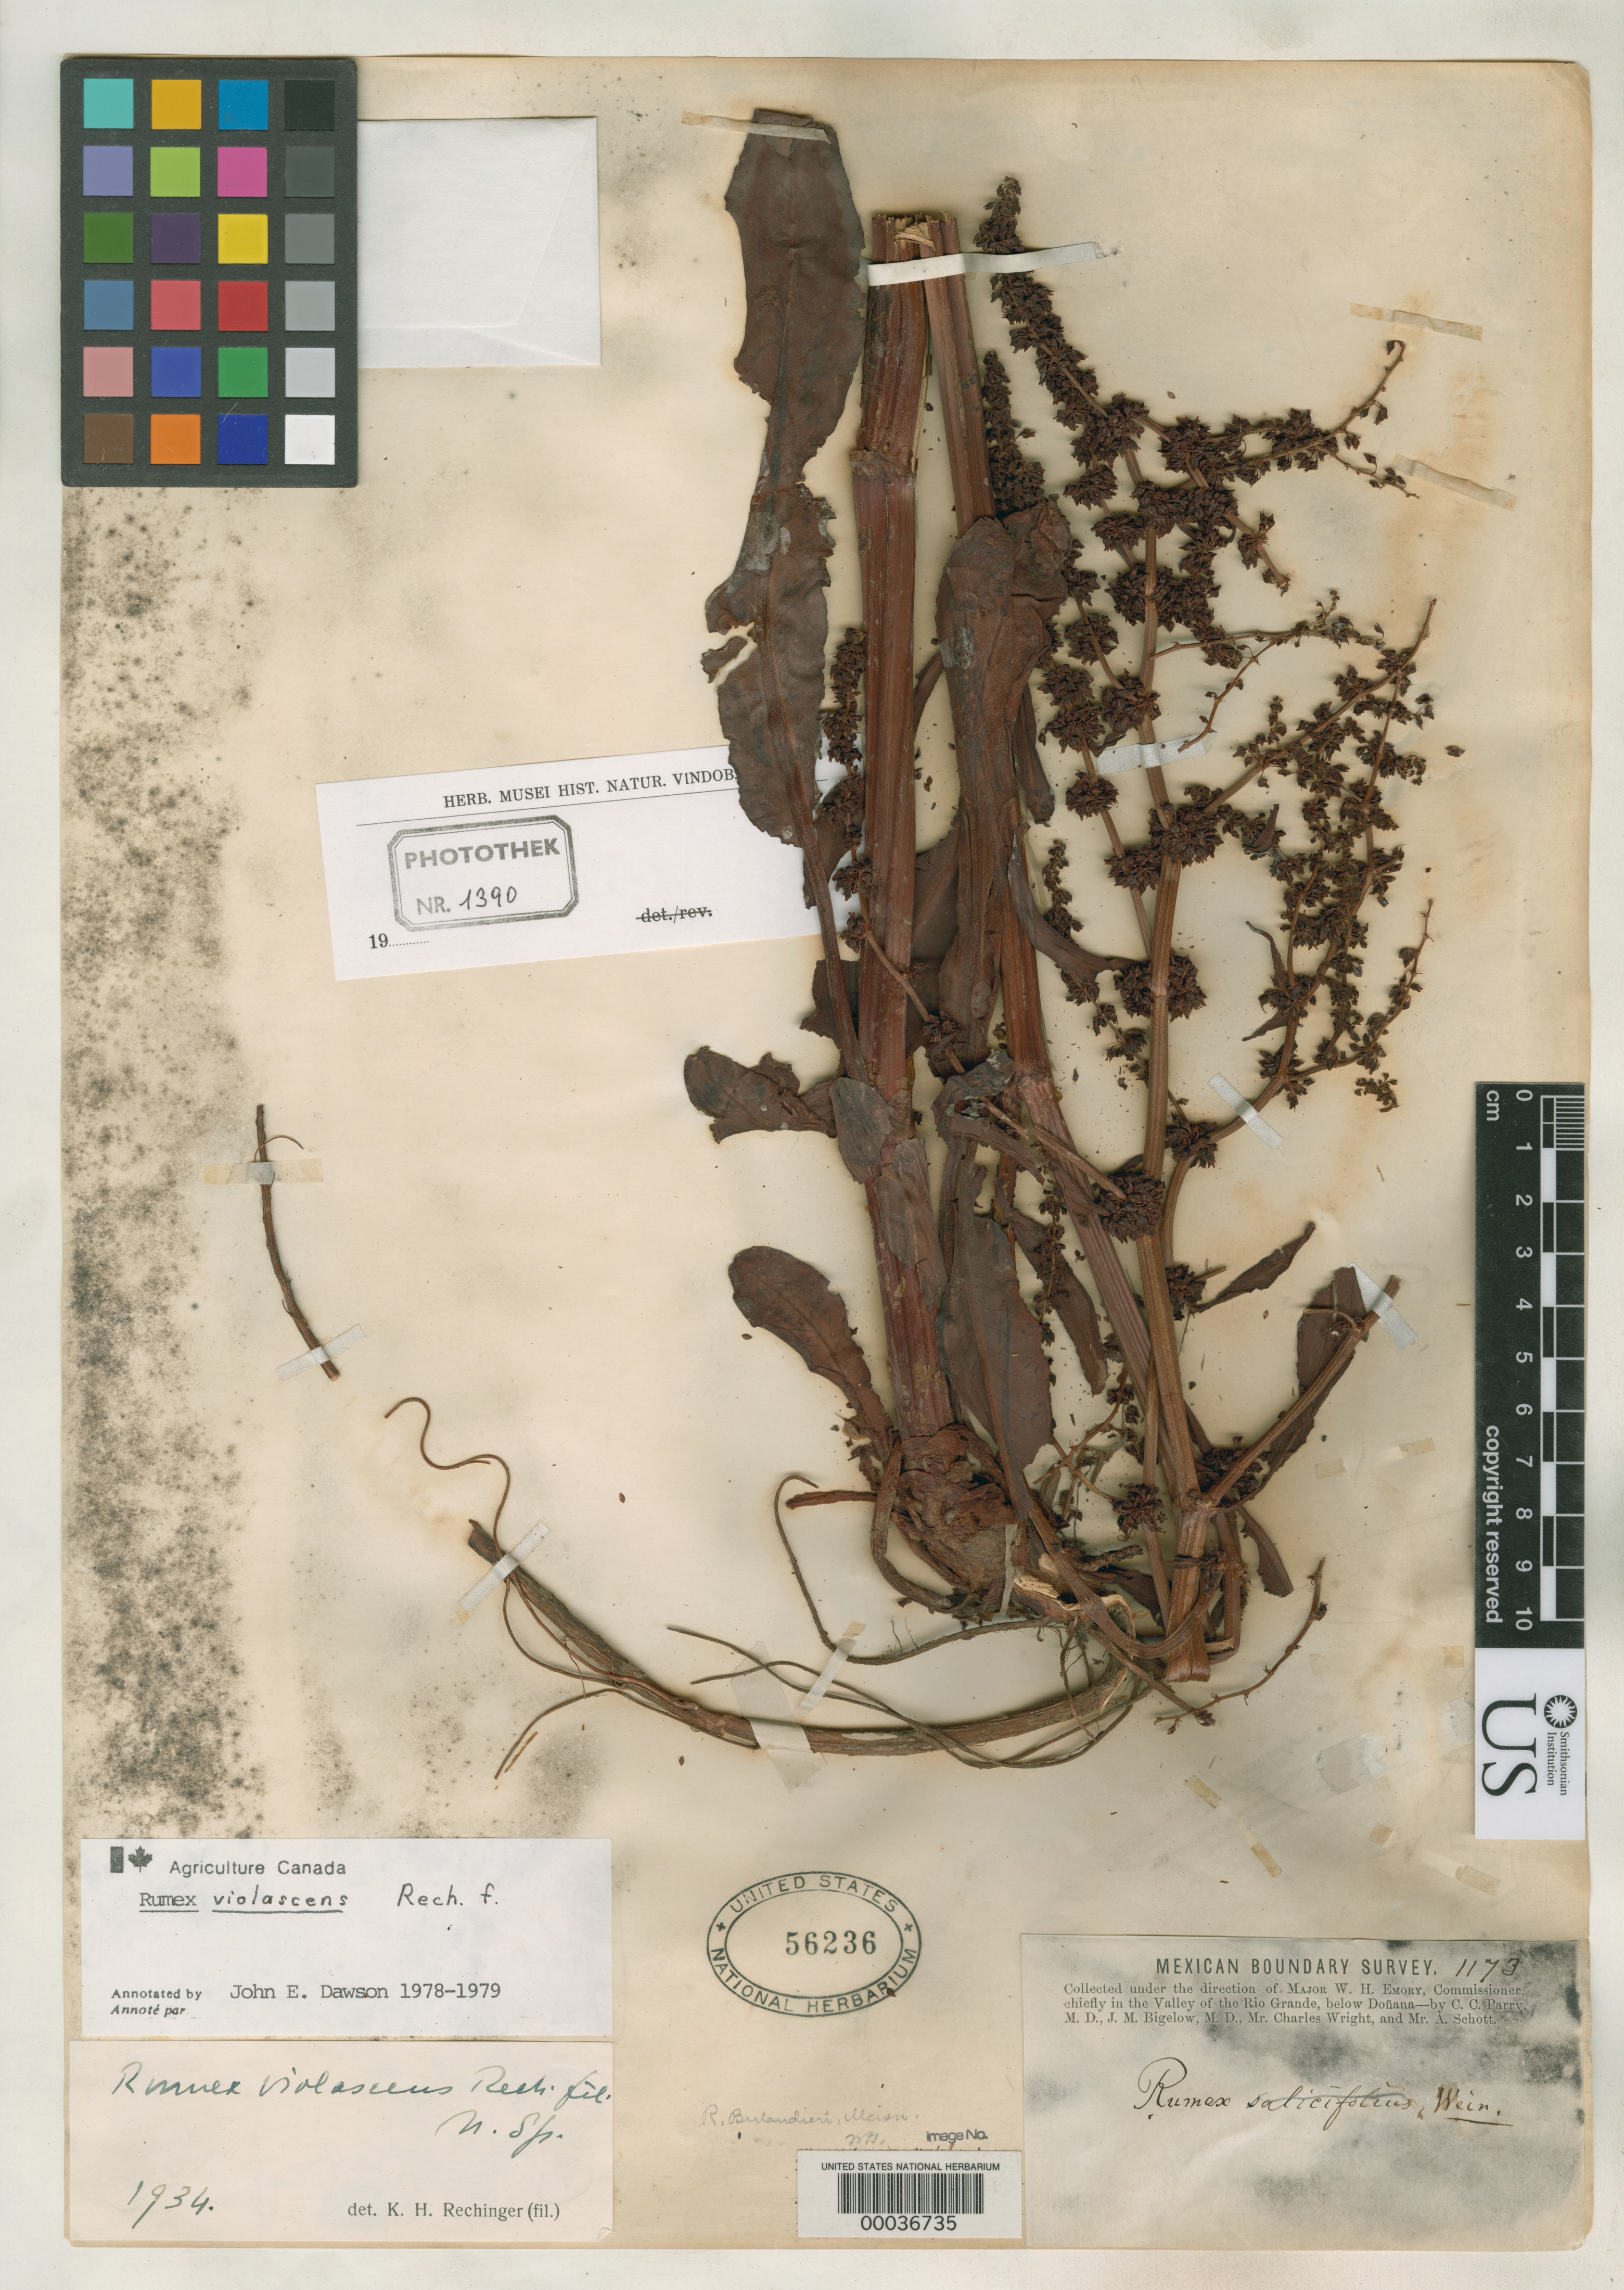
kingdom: Plantae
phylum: Tracheophyta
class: Magnoliopsida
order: Caryophyllales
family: Polygonaceae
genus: Rumex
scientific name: Rumex violascens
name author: Rech. f.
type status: Syntype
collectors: C. C. Parry, J. M. Bigelow, C. Wright & A. C. V. Schott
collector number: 1173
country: Mexico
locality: Chiefly in Rio Grande, below Donana.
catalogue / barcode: US 56236